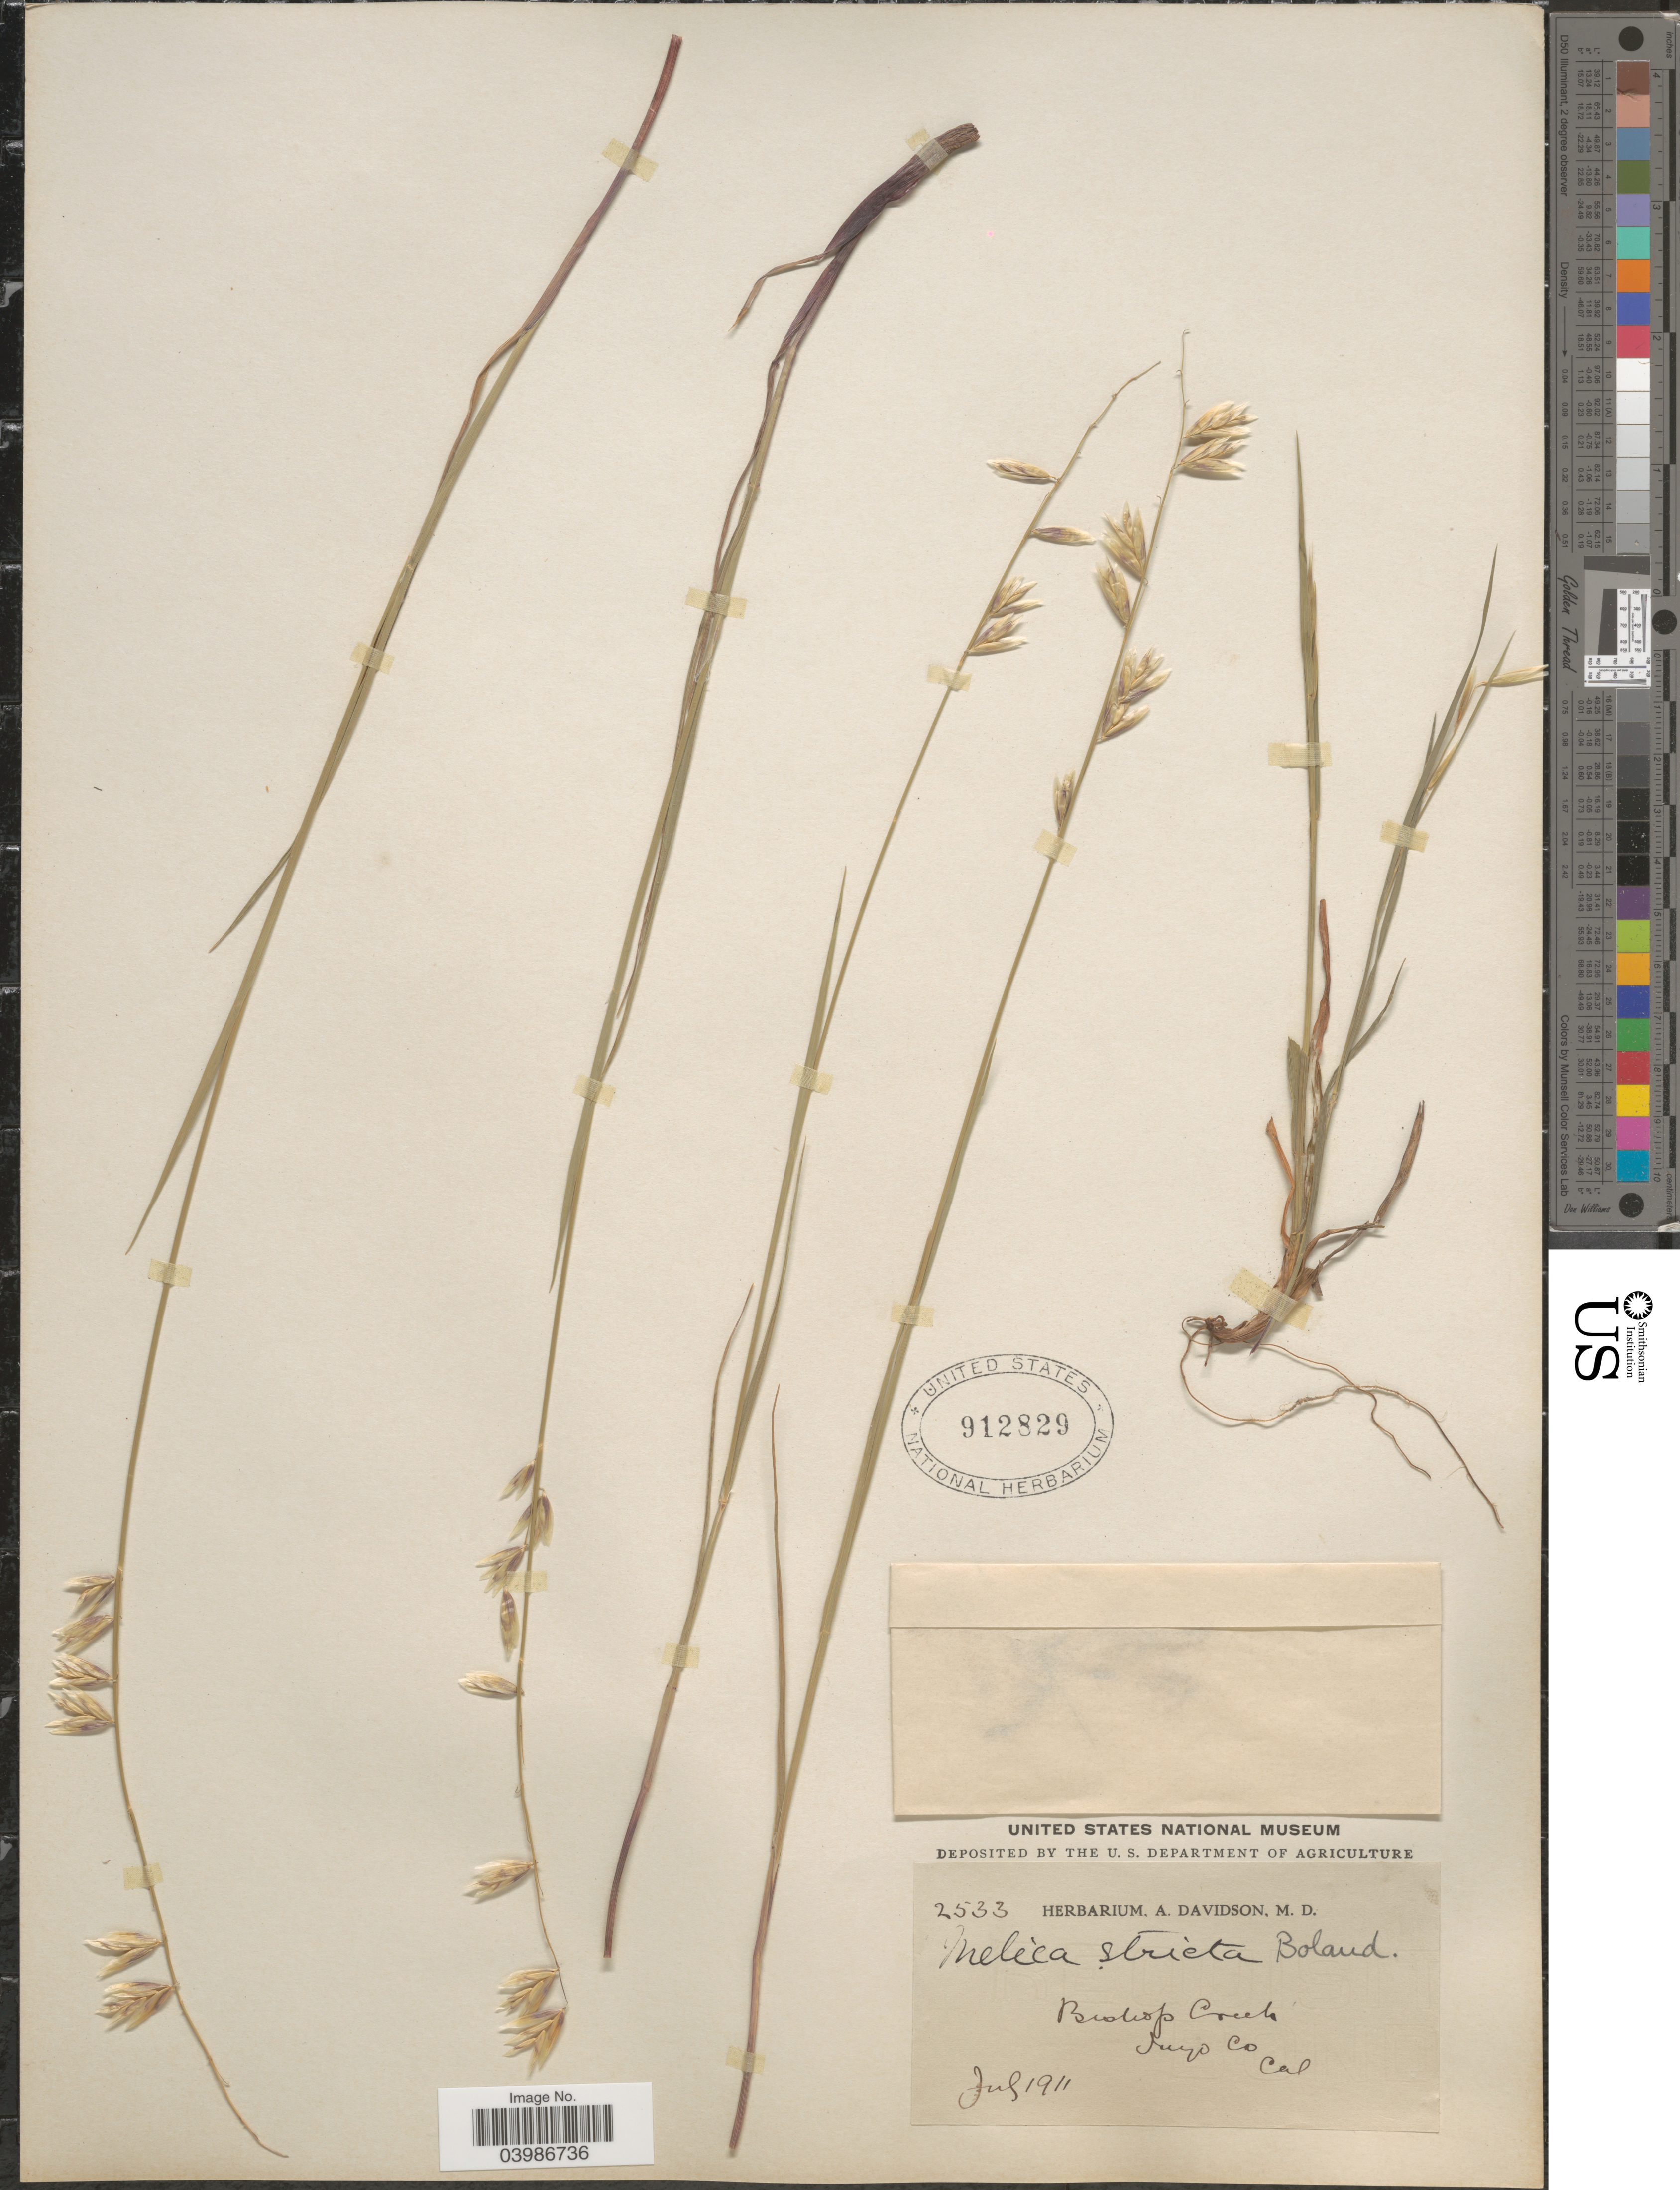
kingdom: Plantae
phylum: Tracheophyta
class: Liliopsida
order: Poales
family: Poaceae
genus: Melica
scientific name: Melica stricta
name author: Bol.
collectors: ex herb. A. Davidson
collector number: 2533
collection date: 1911-07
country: United States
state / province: California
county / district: Inyo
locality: Bishop Creek. Inyo Co.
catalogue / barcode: US 912829